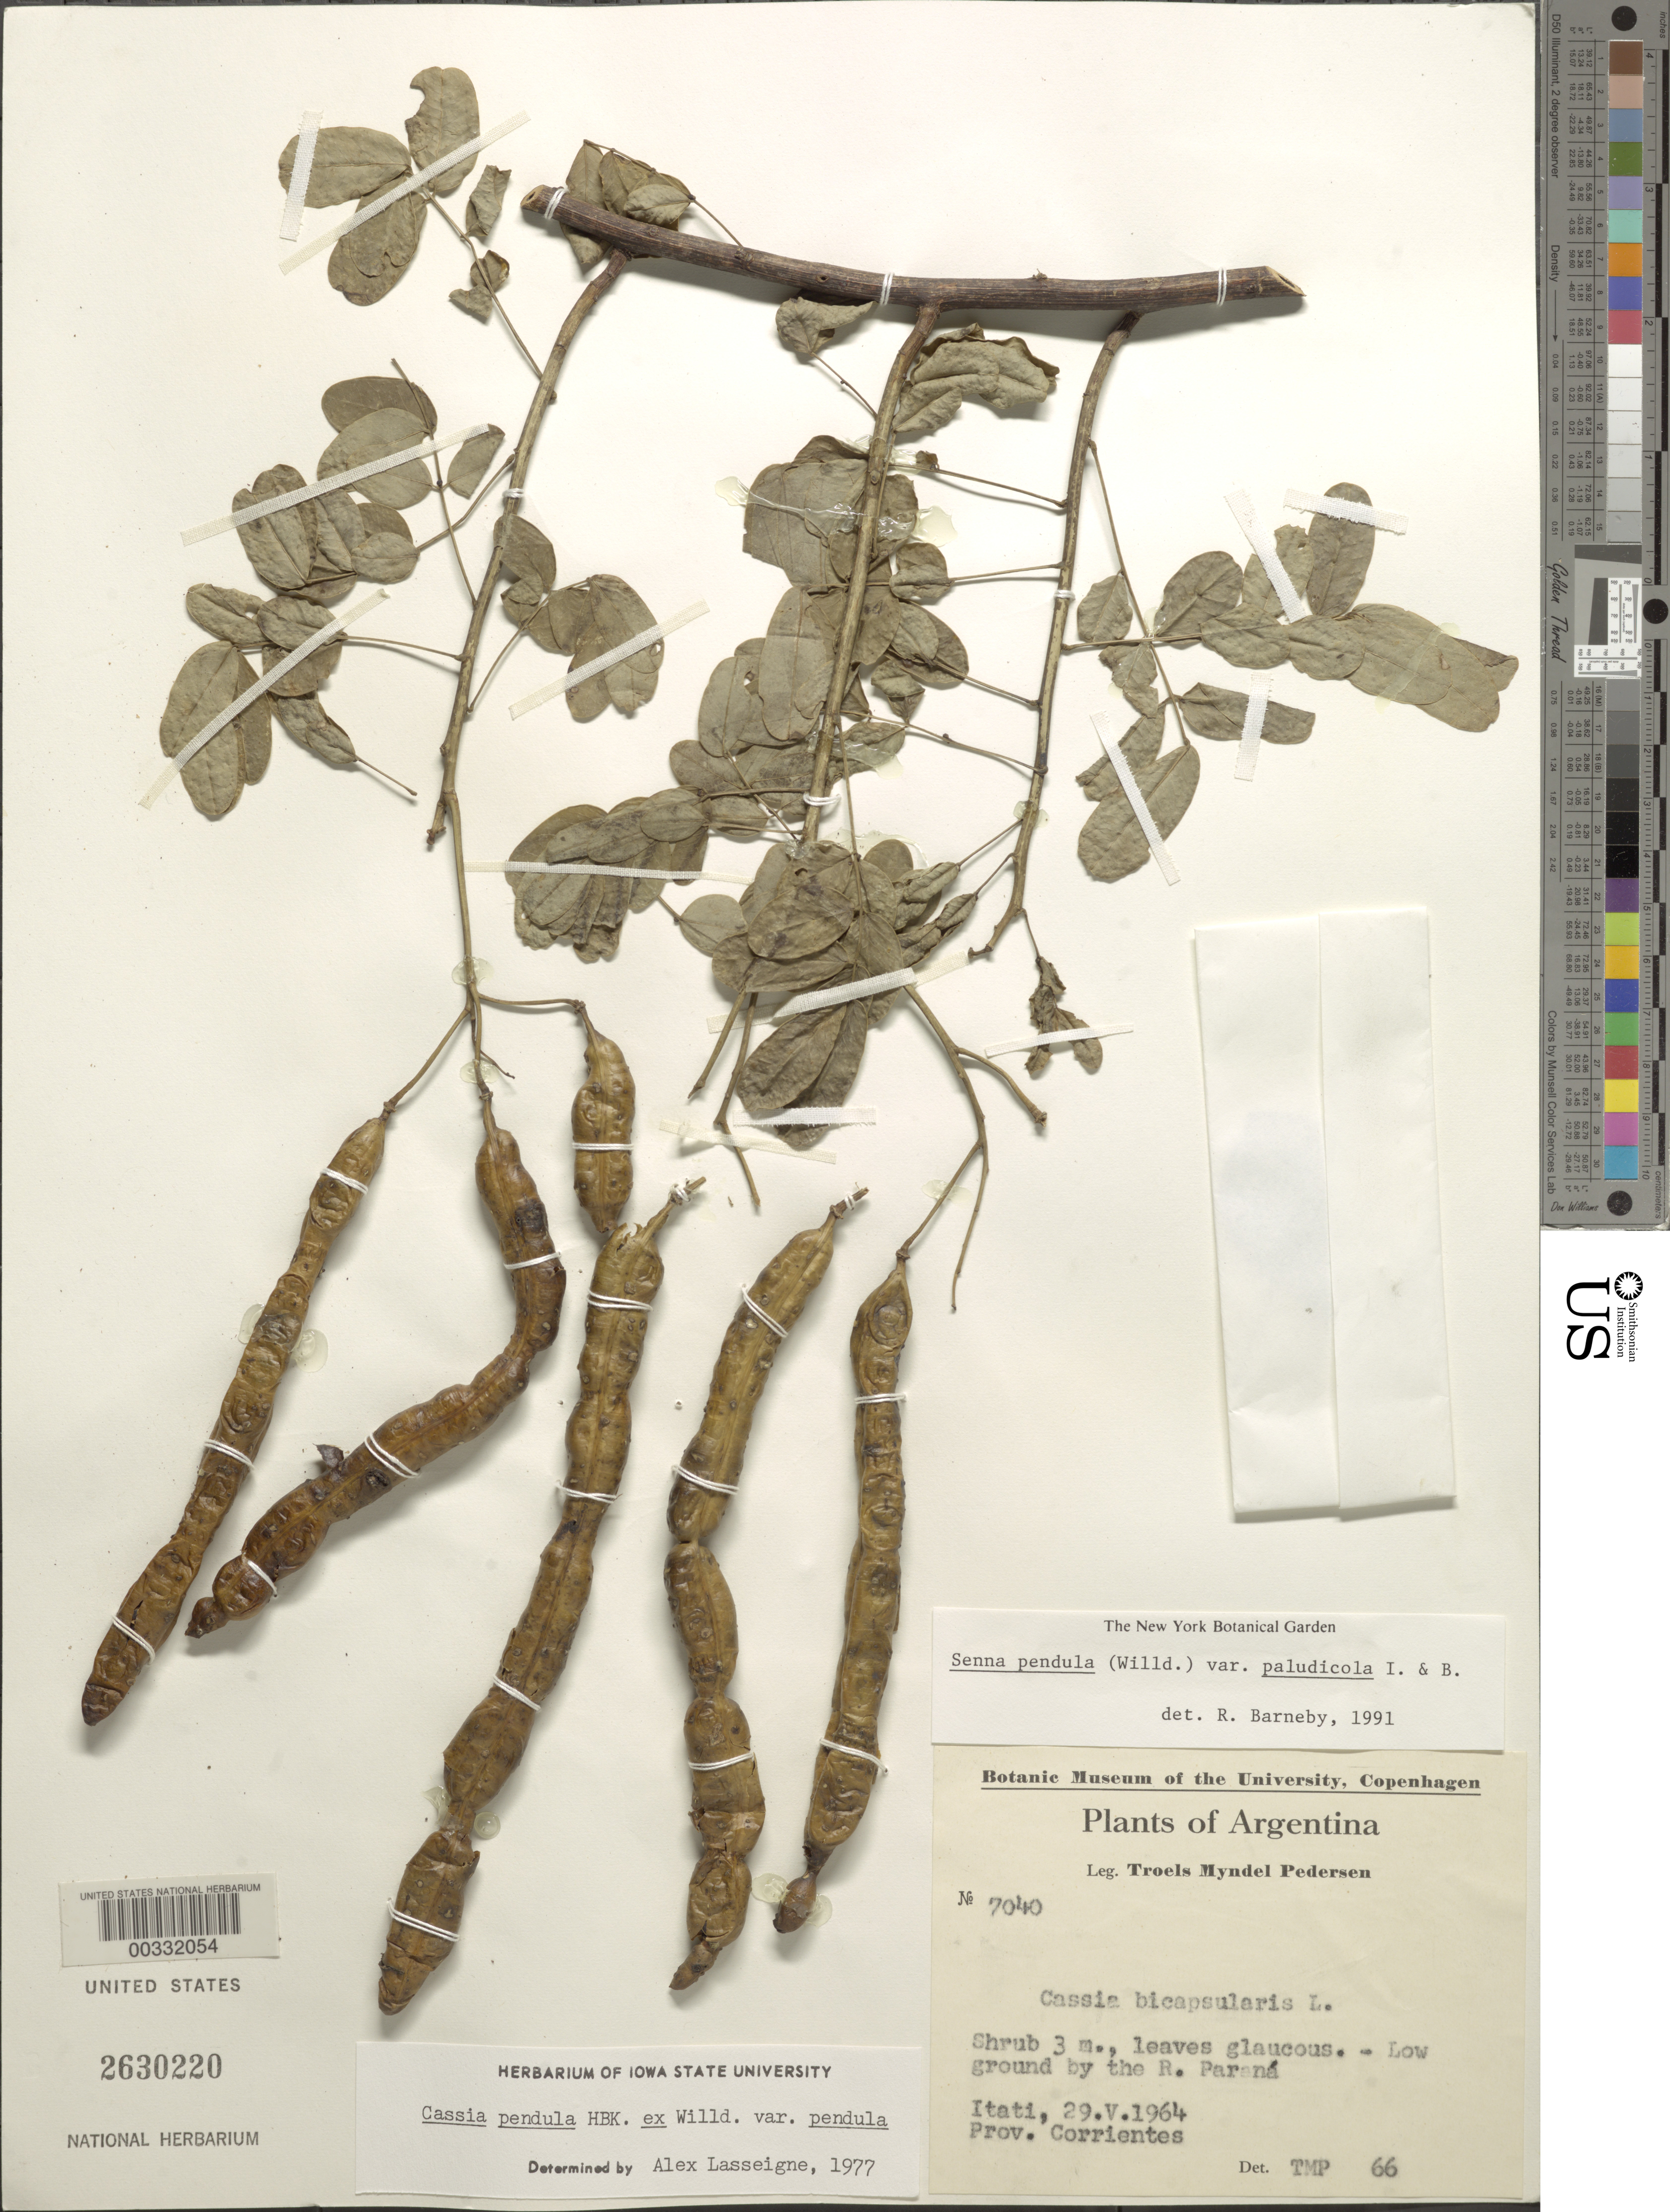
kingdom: Plantae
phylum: Tracheophyta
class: Magnoliopsida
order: Fabales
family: Fabaceae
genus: Senna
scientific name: Senna pendula var. paludicola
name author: H.S. Irwin & Barneby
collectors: T. M. Pedersen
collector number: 7040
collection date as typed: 29 May 1964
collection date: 1964-05-29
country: Argentina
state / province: Corrientes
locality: By the Rio Parana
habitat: Low ground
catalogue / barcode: US 2630220